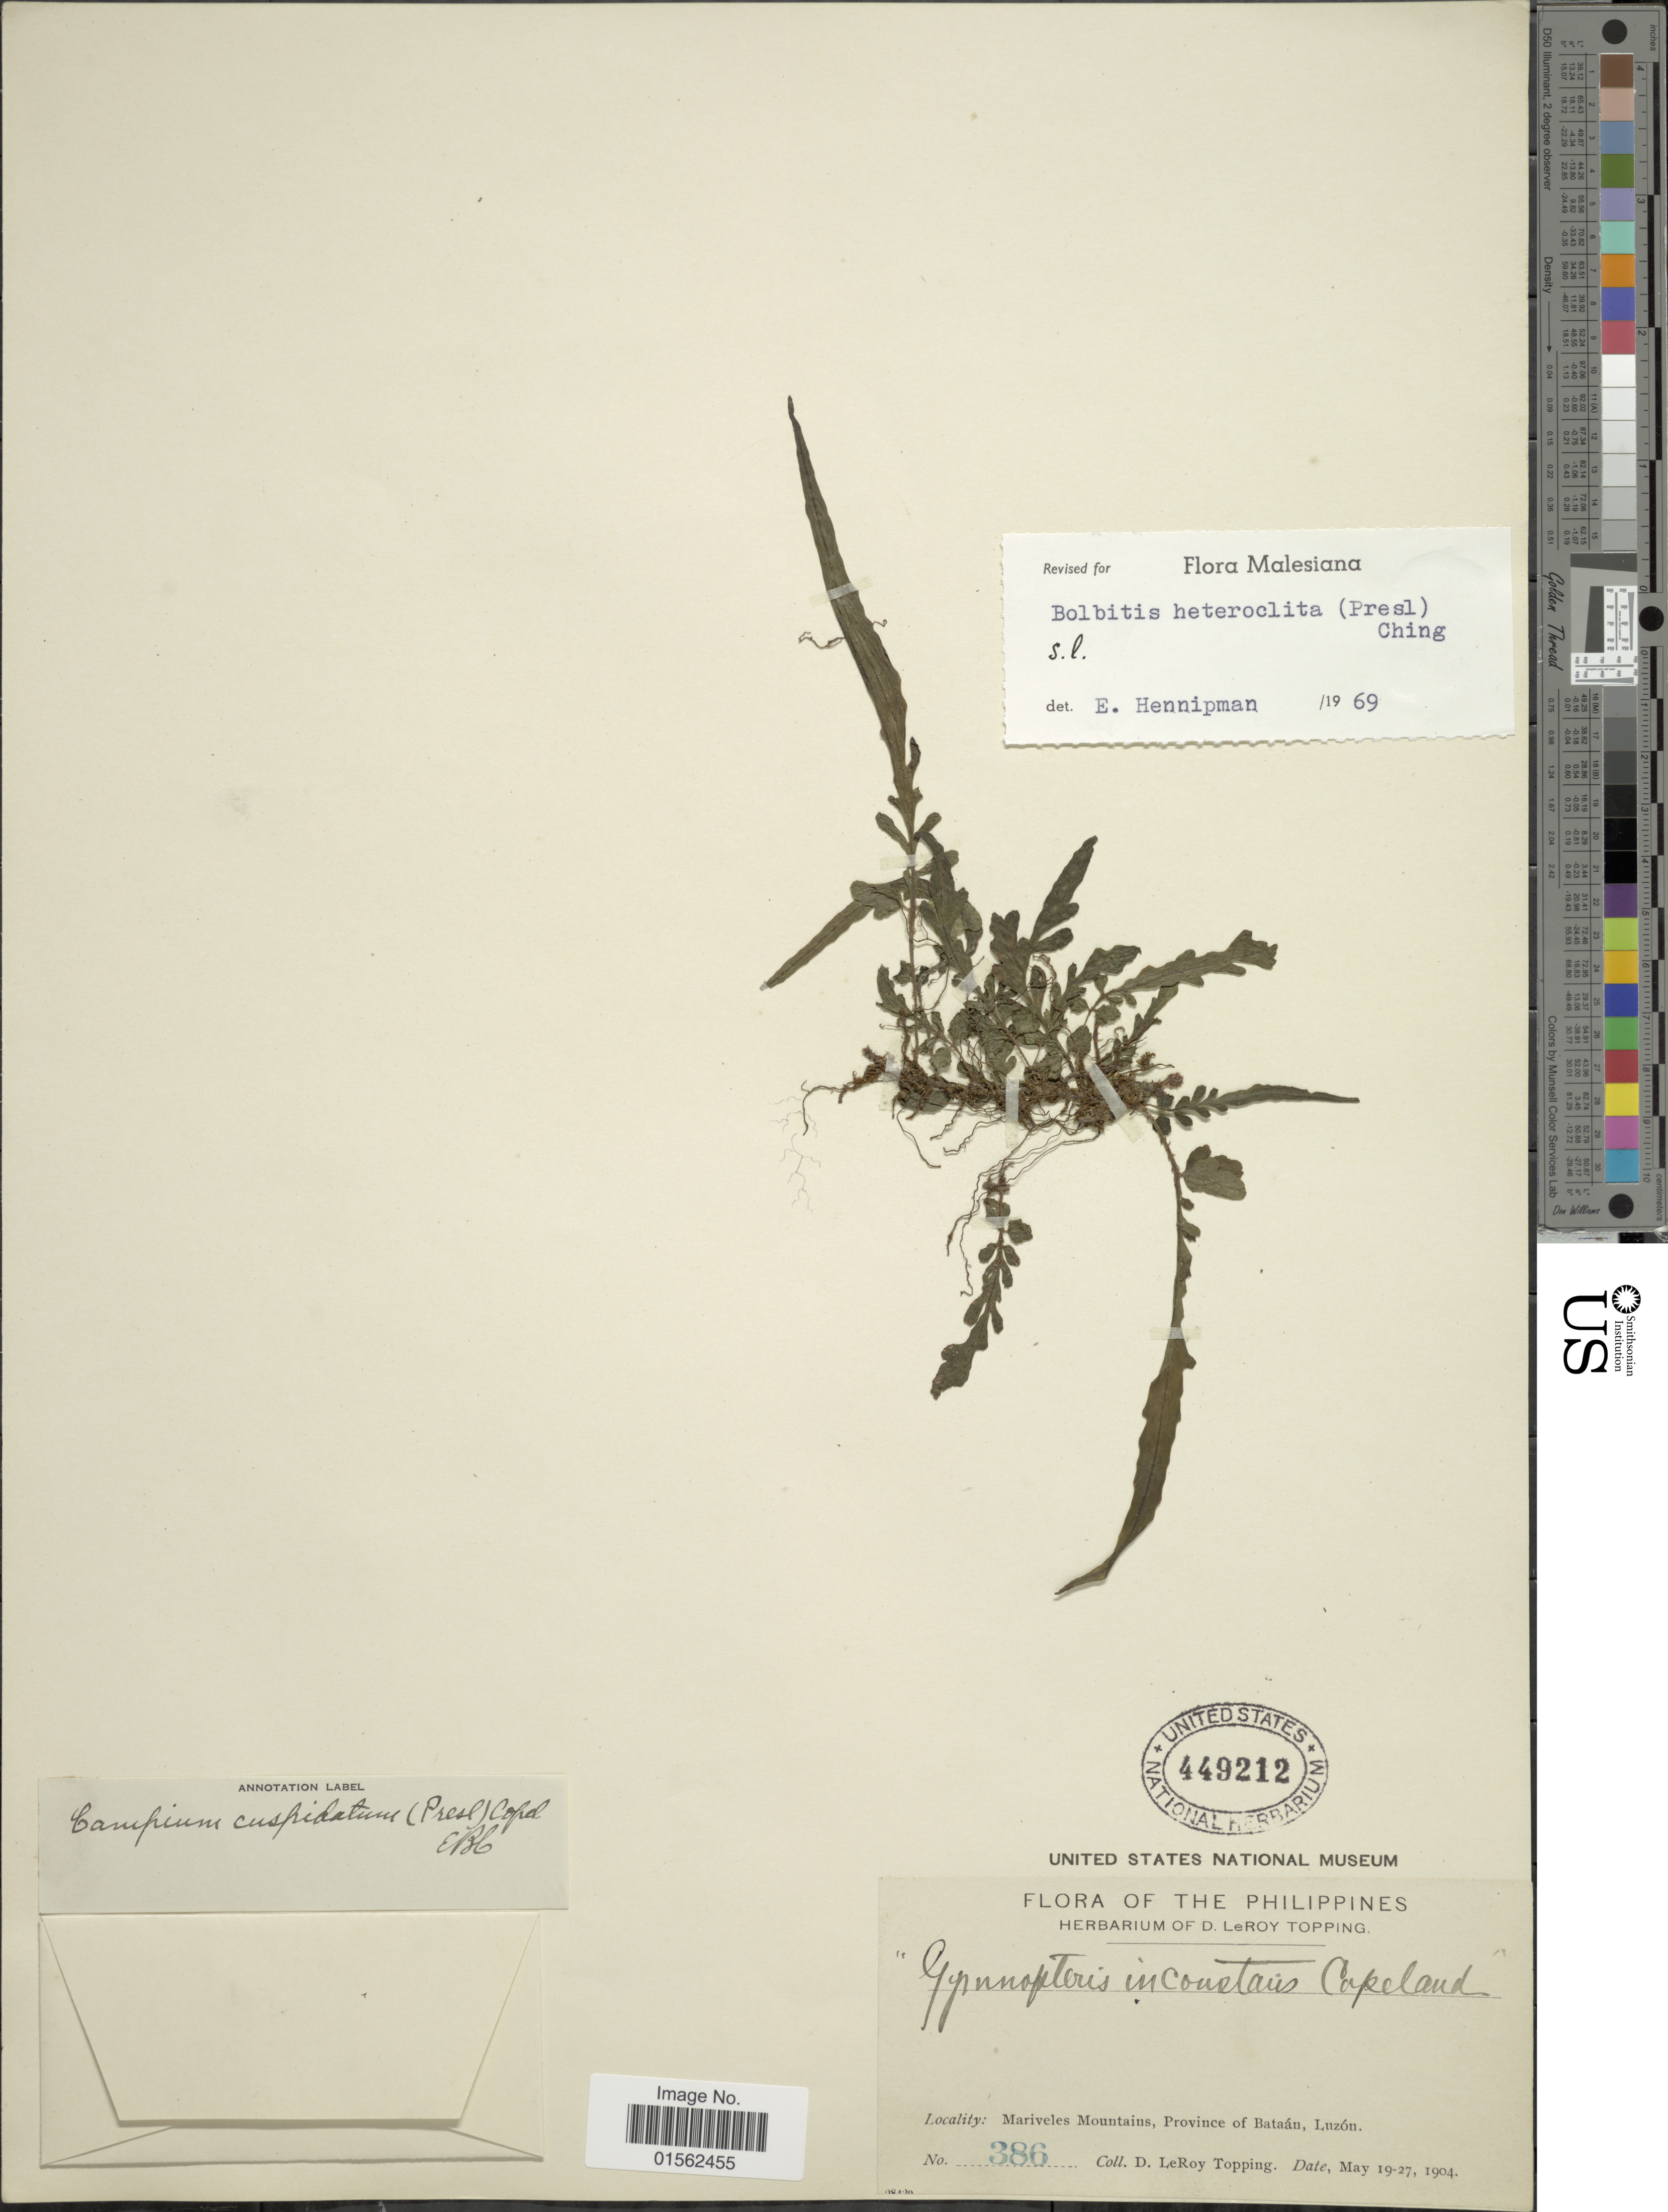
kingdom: Plantae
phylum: Tracheophyta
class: Polypodiopsida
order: Polypodiales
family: Dryopteridaceae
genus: Bolbitis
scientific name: Bolbitis heteroclita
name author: (C. Presl) Ching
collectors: D. L. Topping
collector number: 386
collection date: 1904-05-19/1904-05-27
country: Philippines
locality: Philippines, Mariveles Mountains, Province of Bataán, Luzón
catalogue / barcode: US 449212